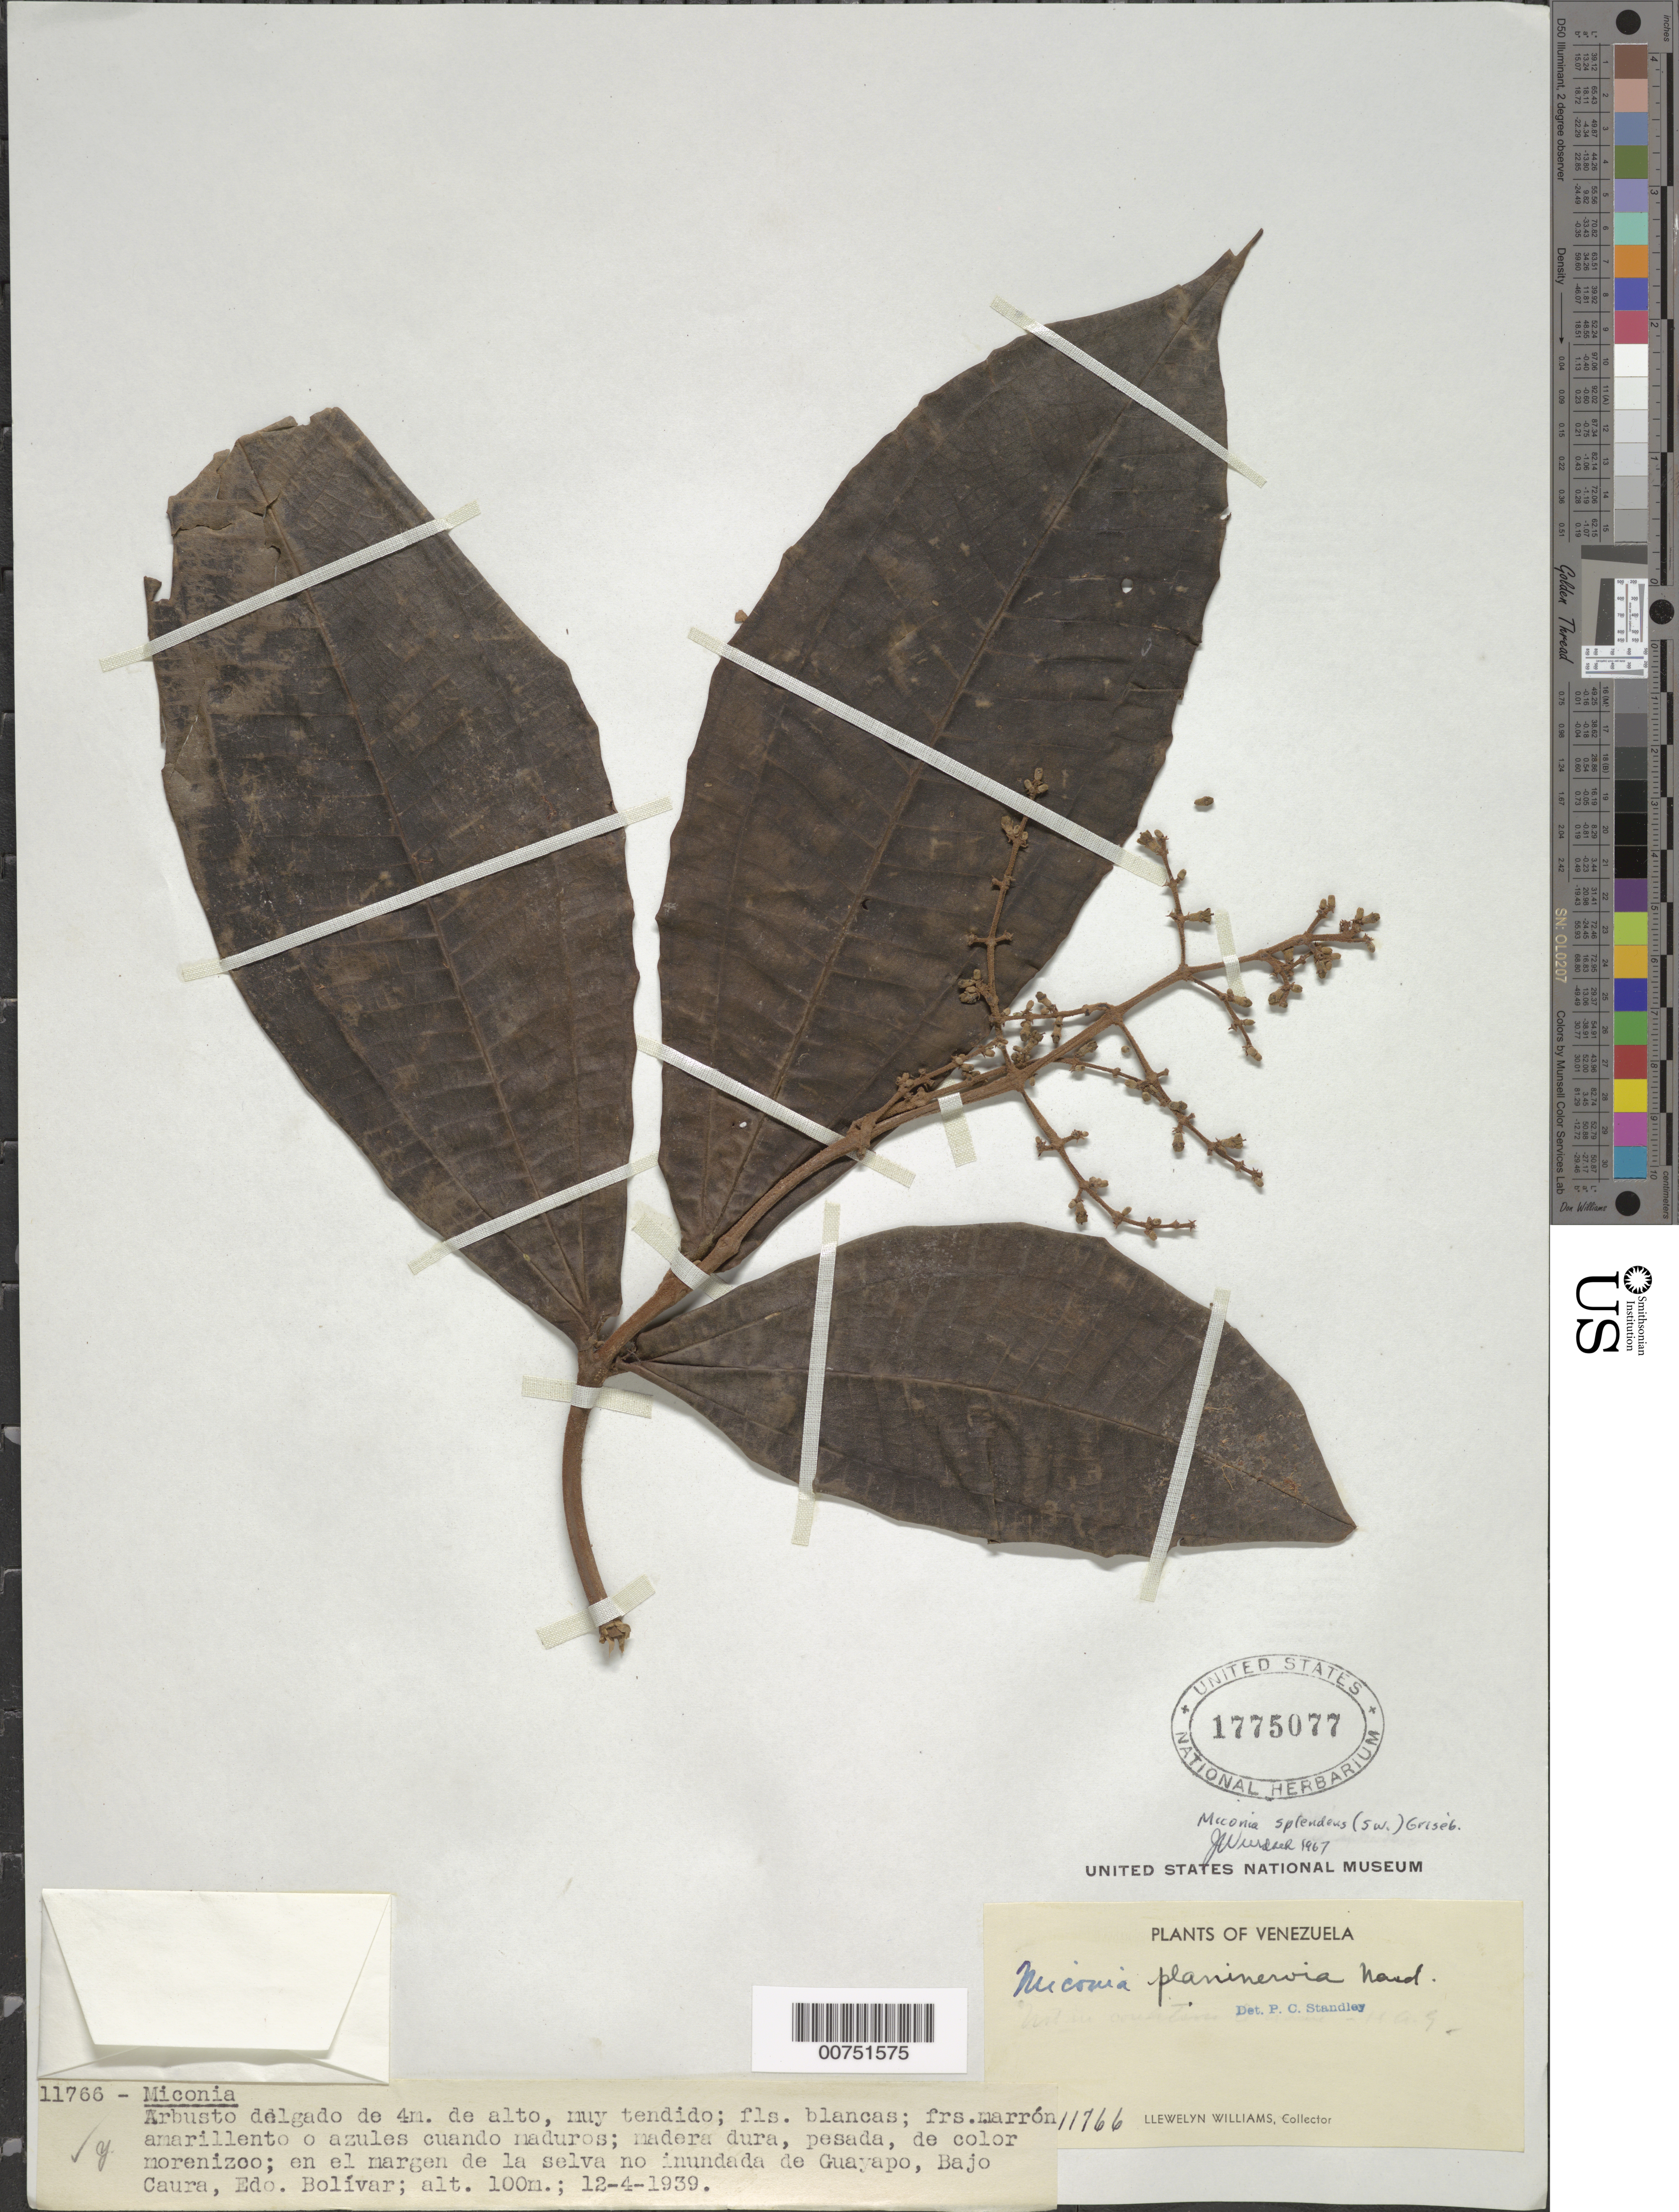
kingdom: Plantae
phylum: Tracheophyta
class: Magnoliopsida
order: Myrtales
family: Melastomataceae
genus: Miconia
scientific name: Miconia splendens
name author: (Sw.) Griseb.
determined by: Wurdack, John J., (US), US (UNITED STATES)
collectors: Ll. Williams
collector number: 11766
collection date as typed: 12-Apr-39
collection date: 1939-04-12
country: Venezuela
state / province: Bolívar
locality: Guayapo, Bajo Caura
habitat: Margen de la selva no inundada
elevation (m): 100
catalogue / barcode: US 1775077